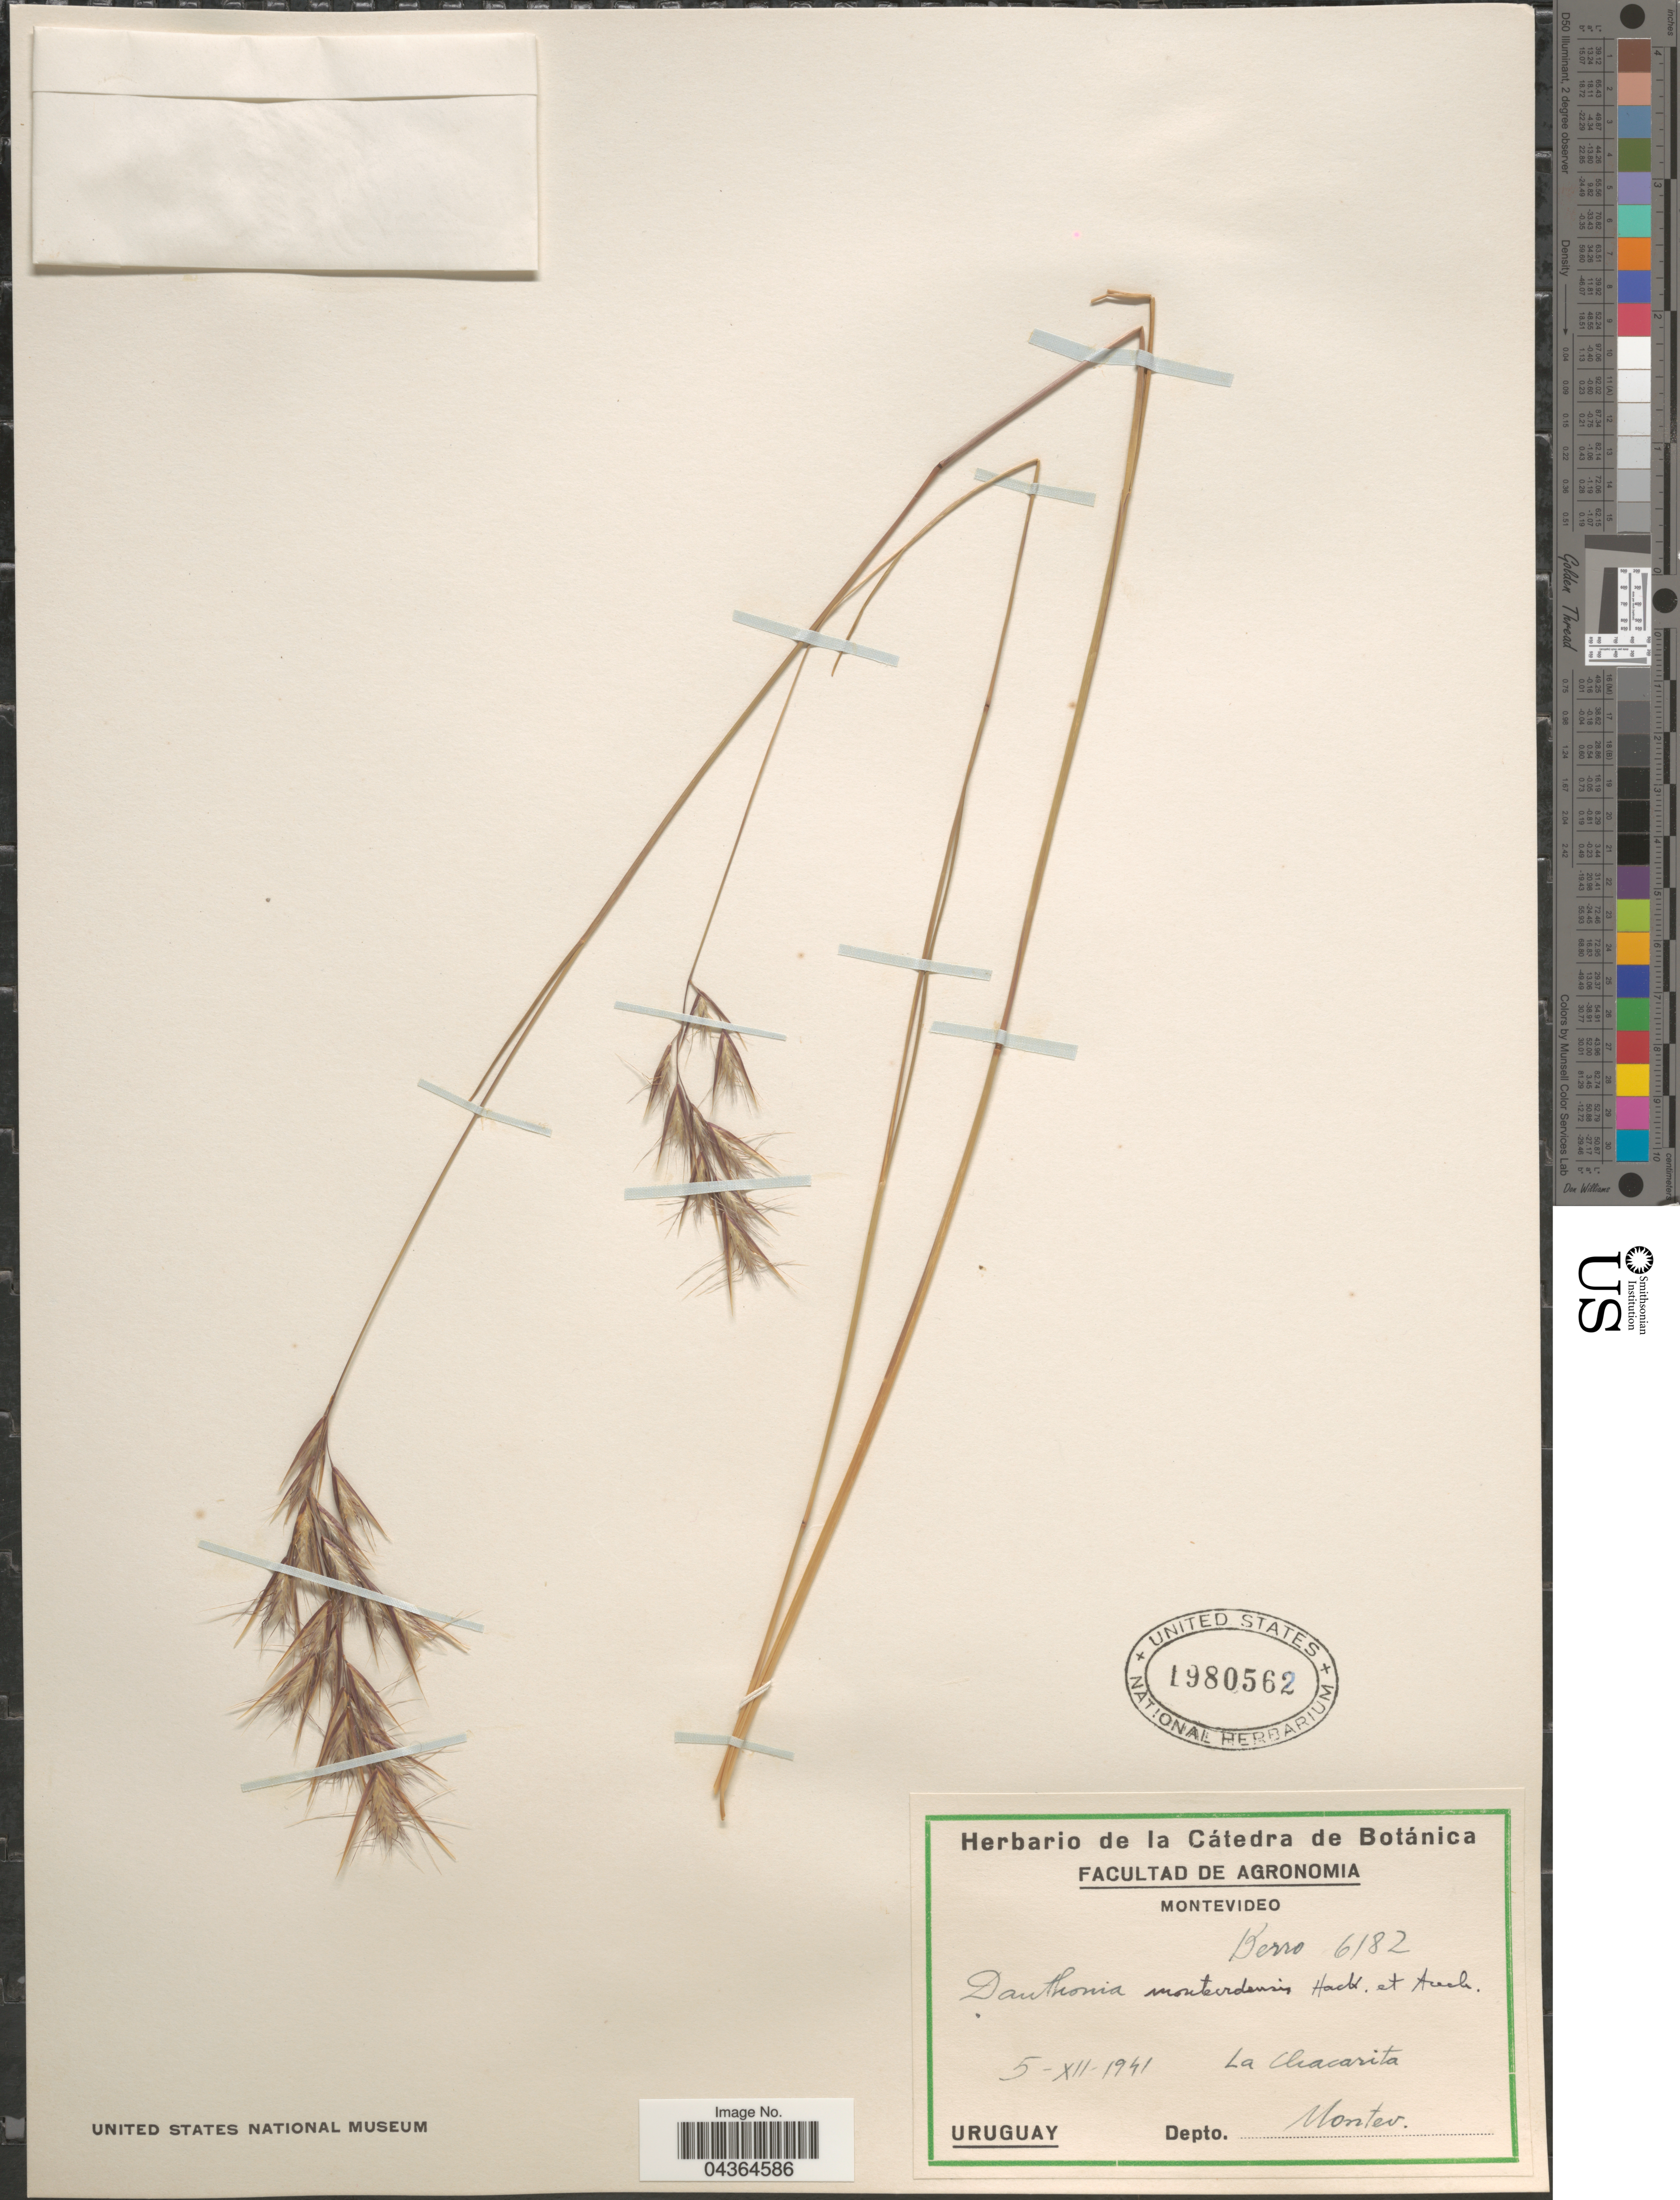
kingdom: Plantae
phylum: Tracheophyta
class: Liliopsida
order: Poales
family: Poaceae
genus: Danthonia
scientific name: Danthonia montevidensis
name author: (Hack.) Arechav.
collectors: Berro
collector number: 6182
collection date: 1941-12-05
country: Uruguay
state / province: Montevideo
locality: La Chacarita. Depto. Montev.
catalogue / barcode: US 1980562